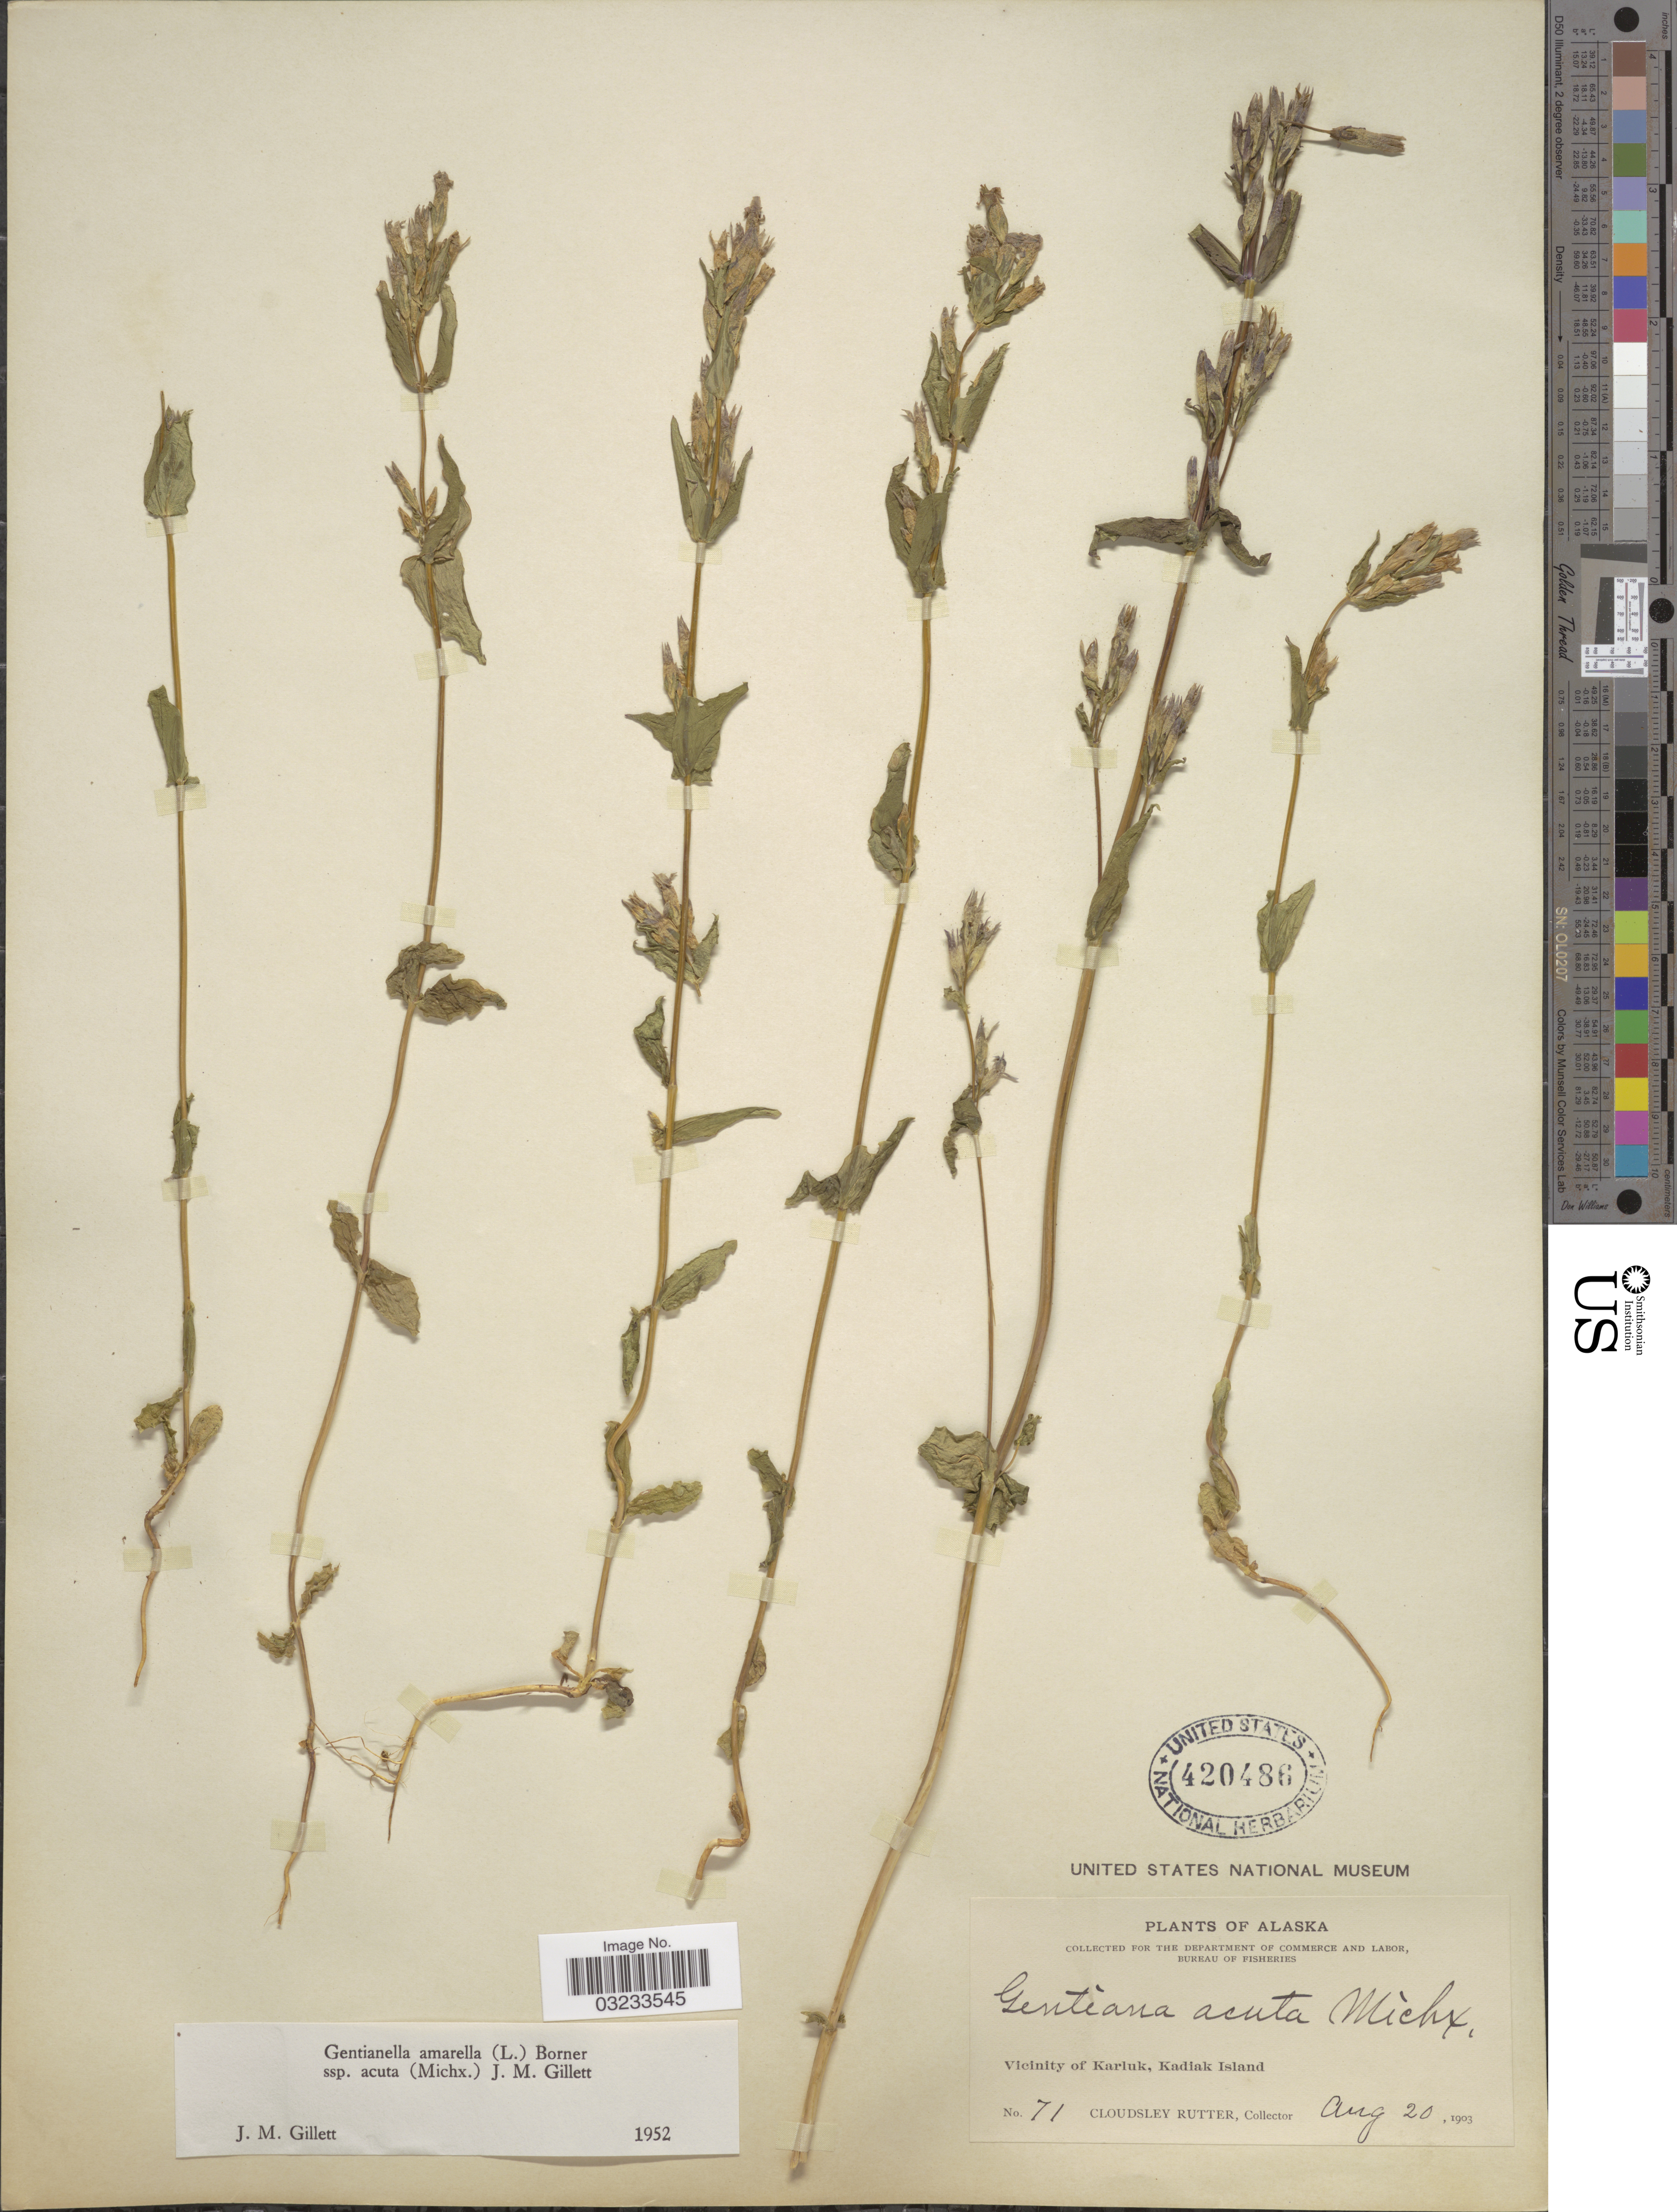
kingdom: Plantae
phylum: Tracheophyta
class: Magnoliopsida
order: Gentianales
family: Gentianaceae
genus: Gentiana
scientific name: Gentiana acuta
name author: Michx.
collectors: C. Rutter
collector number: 71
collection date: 1903-08-20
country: United States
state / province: Alaska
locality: Vicinity of Karluk, Kadiak Island.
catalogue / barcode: US 420486